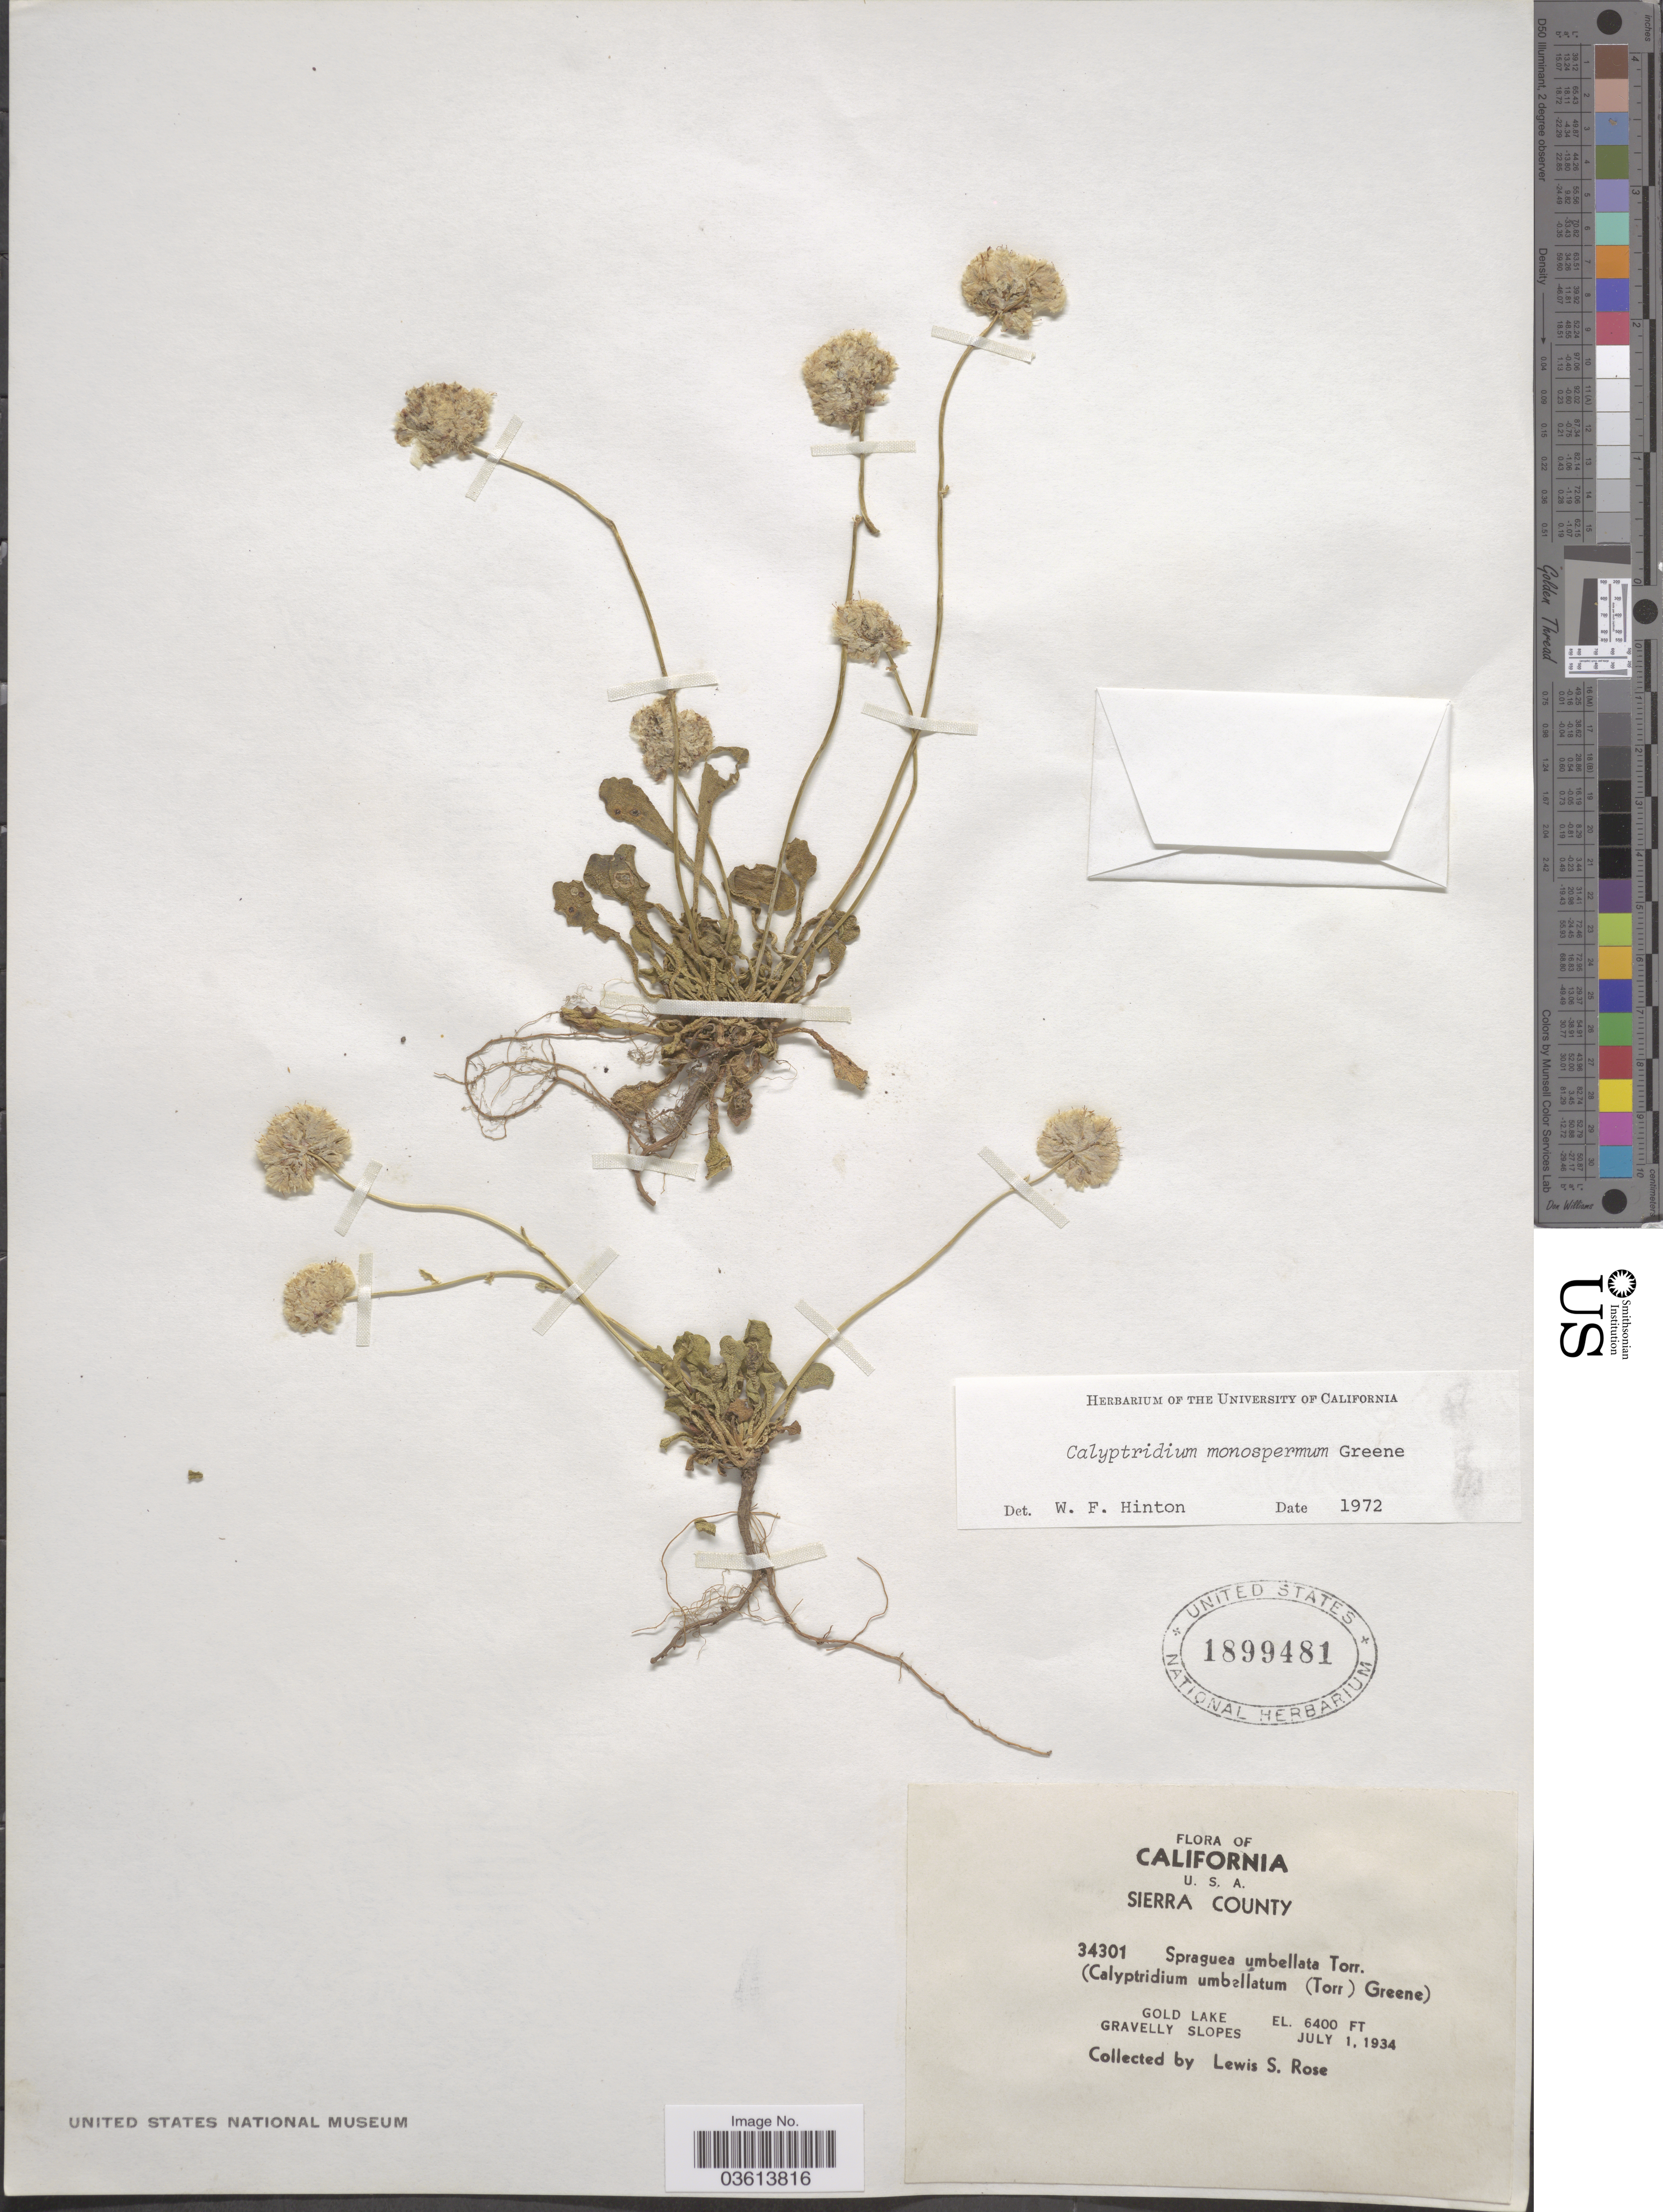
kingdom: Plantae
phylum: Tracheophyta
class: Magnoliopsida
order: Caryophyllales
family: Montiaceae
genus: Calyptridium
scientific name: Calyptridium monospermum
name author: Greene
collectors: L. S. Rose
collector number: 34301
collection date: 1934-07-01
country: United States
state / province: California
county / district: Sierra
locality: Sierra County. Gold Lake.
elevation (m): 1951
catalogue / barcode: US 1899481